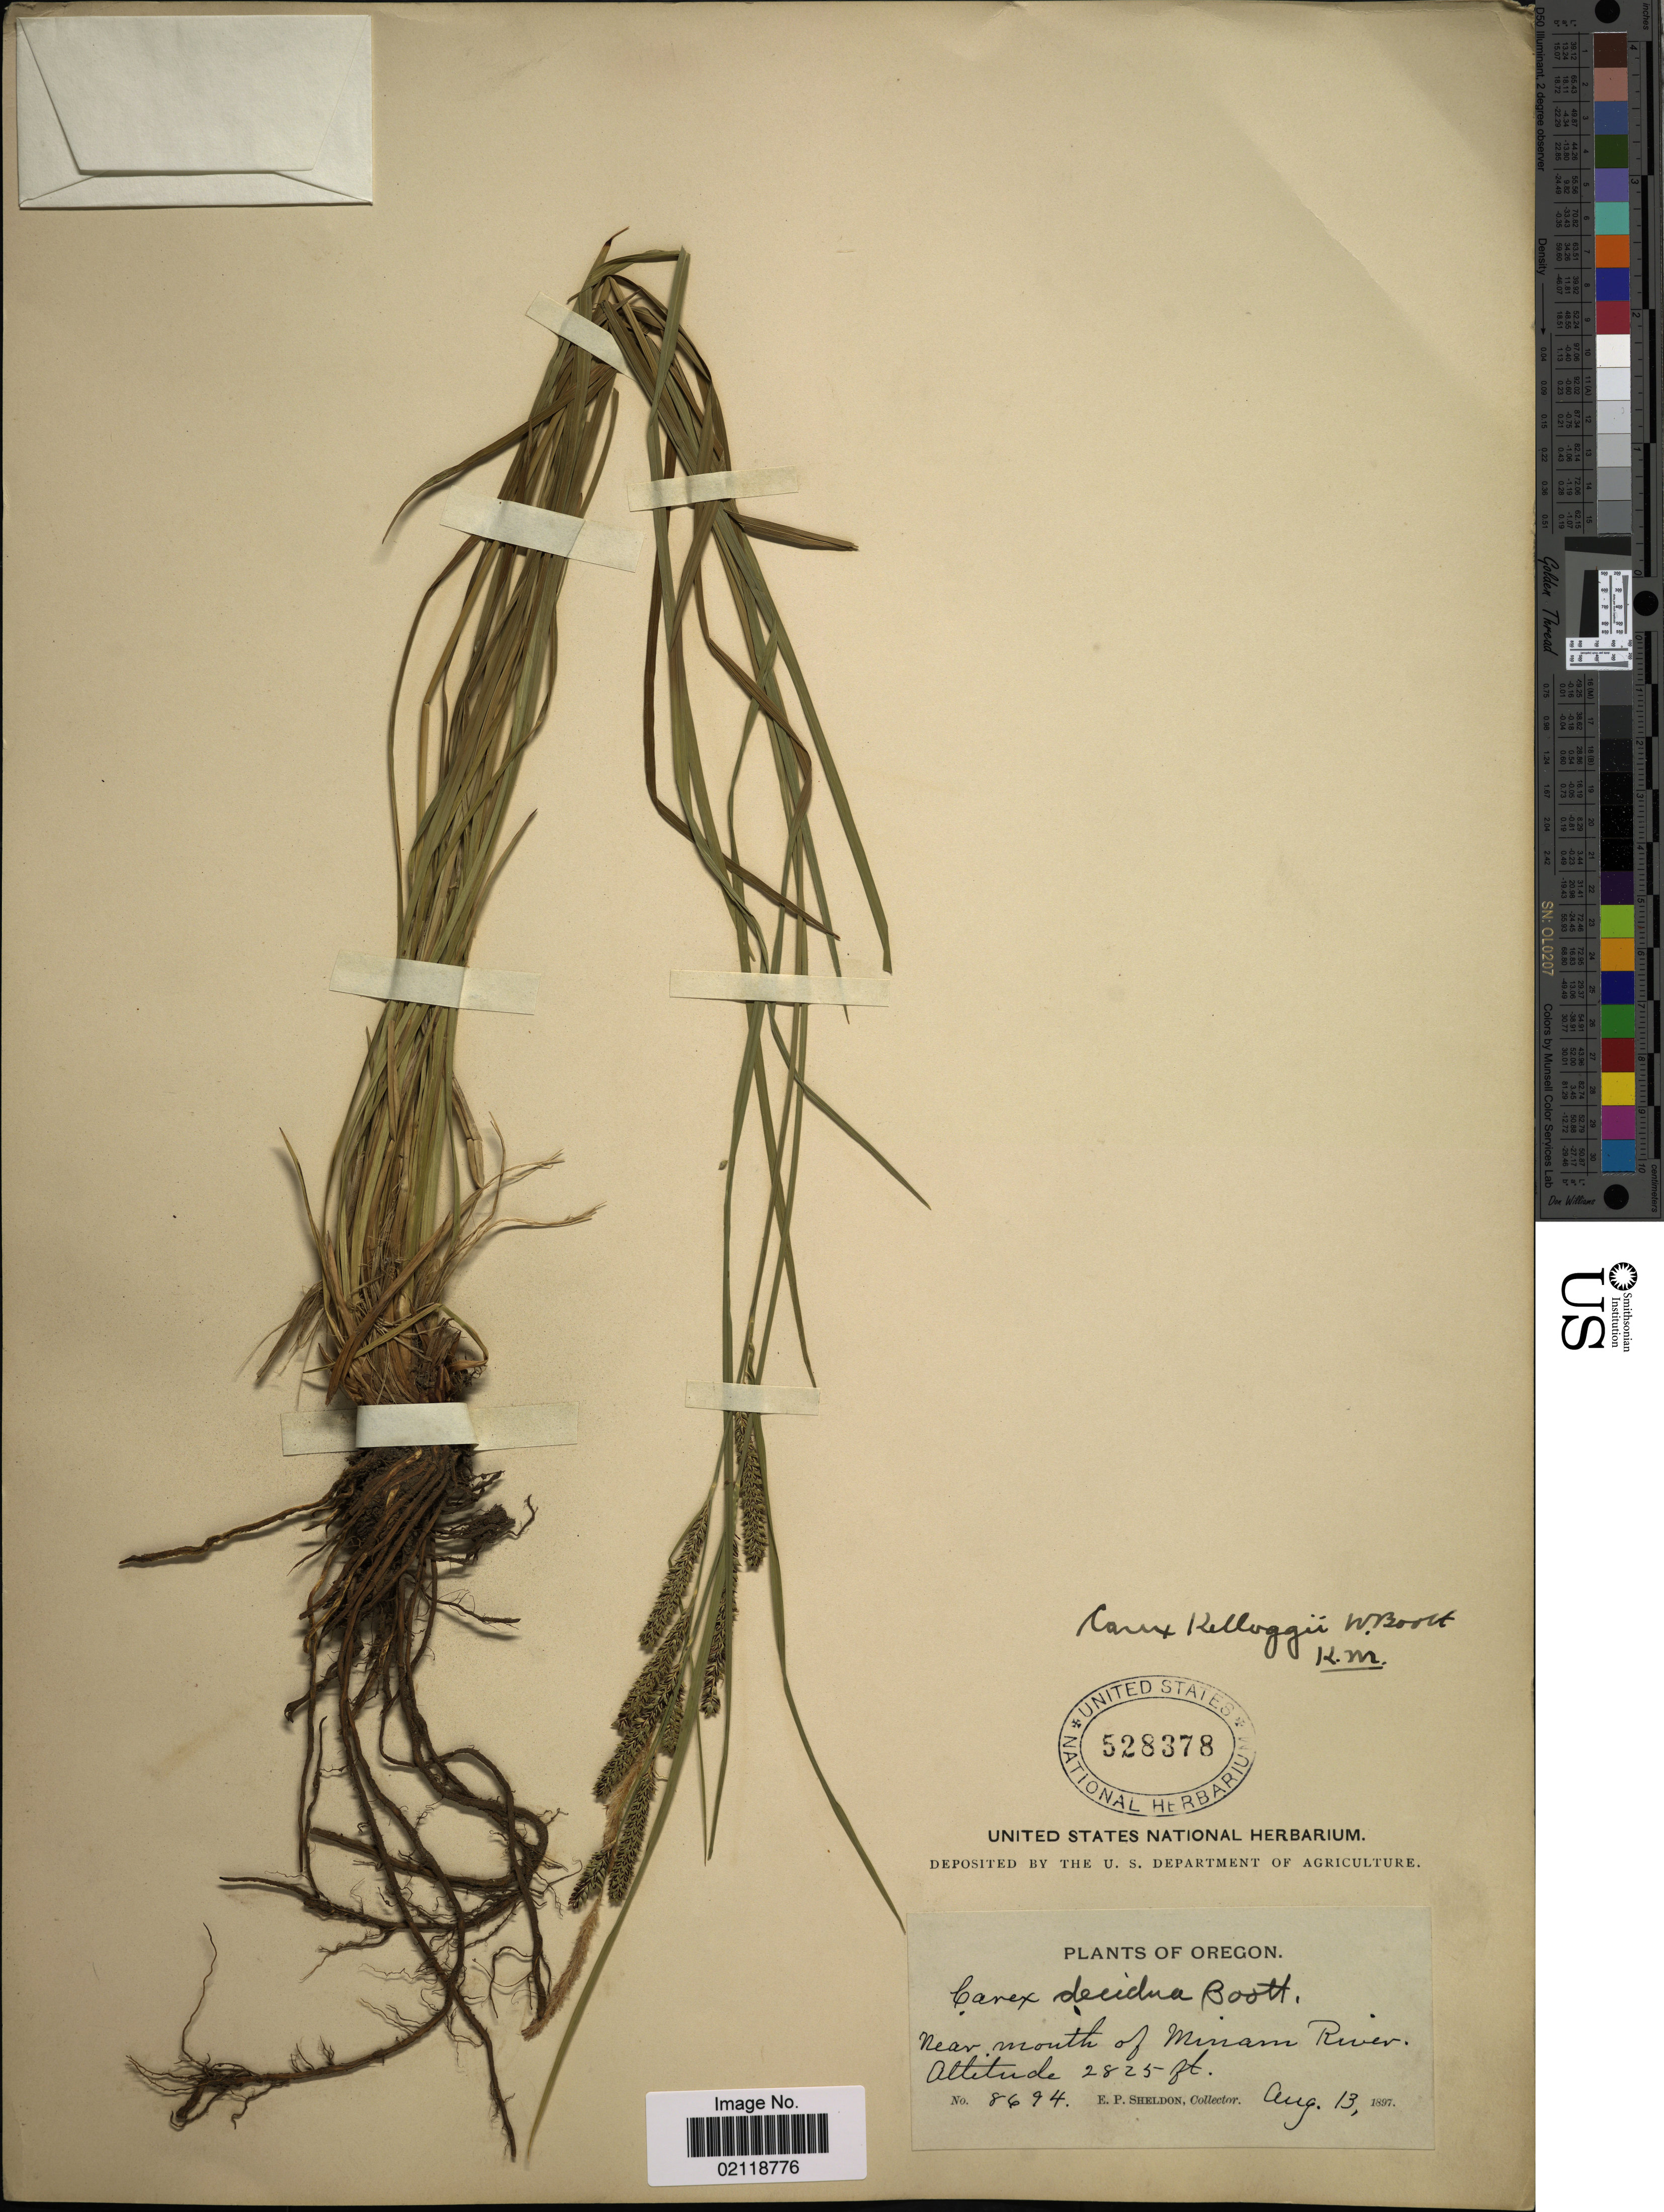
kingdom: Plantae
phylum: Tracheophyta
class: Liliopsida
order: Poales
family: Cyperaceae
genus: Carex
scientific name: Carex kelloggii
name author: W. Boott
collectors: E. P. Sheldon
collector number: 8694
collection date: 1897-08-13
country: United States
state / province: Oregon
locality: Near Mouth of Minam River.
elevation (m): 861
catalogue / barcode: US 528378